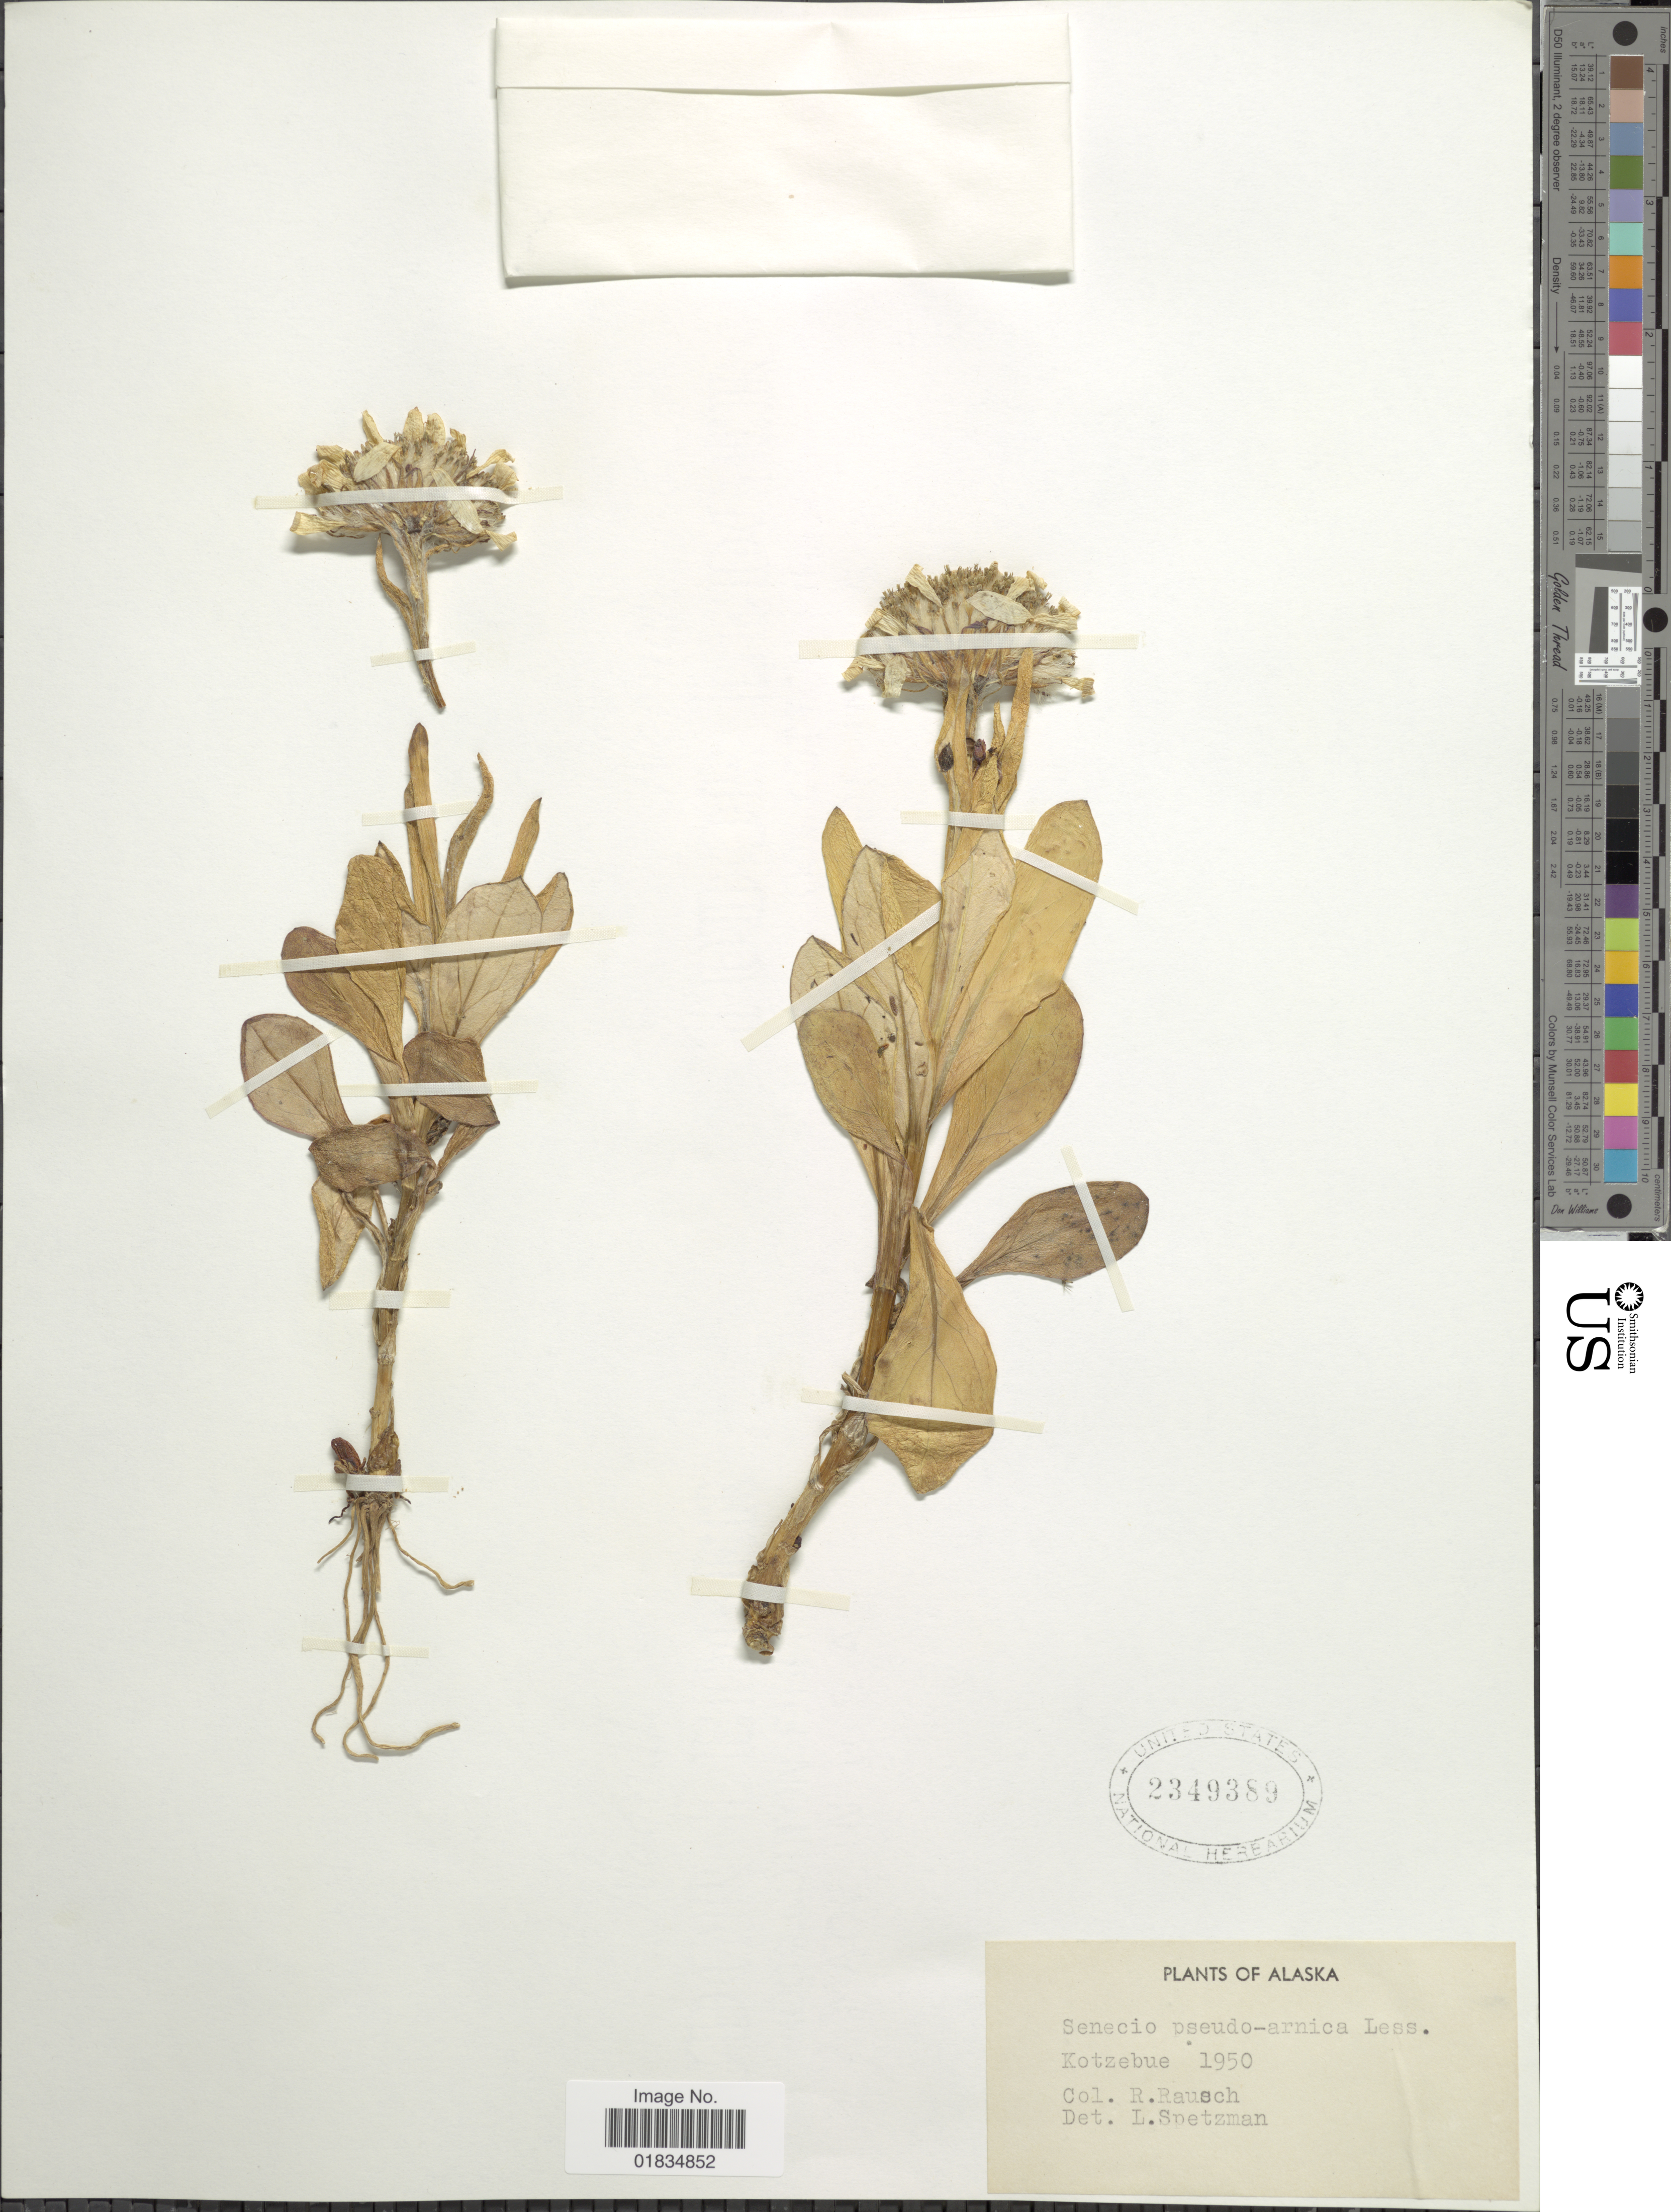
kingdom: Plantae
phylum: Tracheophyta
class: Magnoliopsida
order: Asterales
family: Asteraceae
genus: Senecio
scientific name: Senecio pseudo-elegans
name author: Less.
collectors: R. Rausch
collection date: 1950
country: United States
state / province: Alaska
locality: Kotzebue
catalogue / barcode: US 2349389